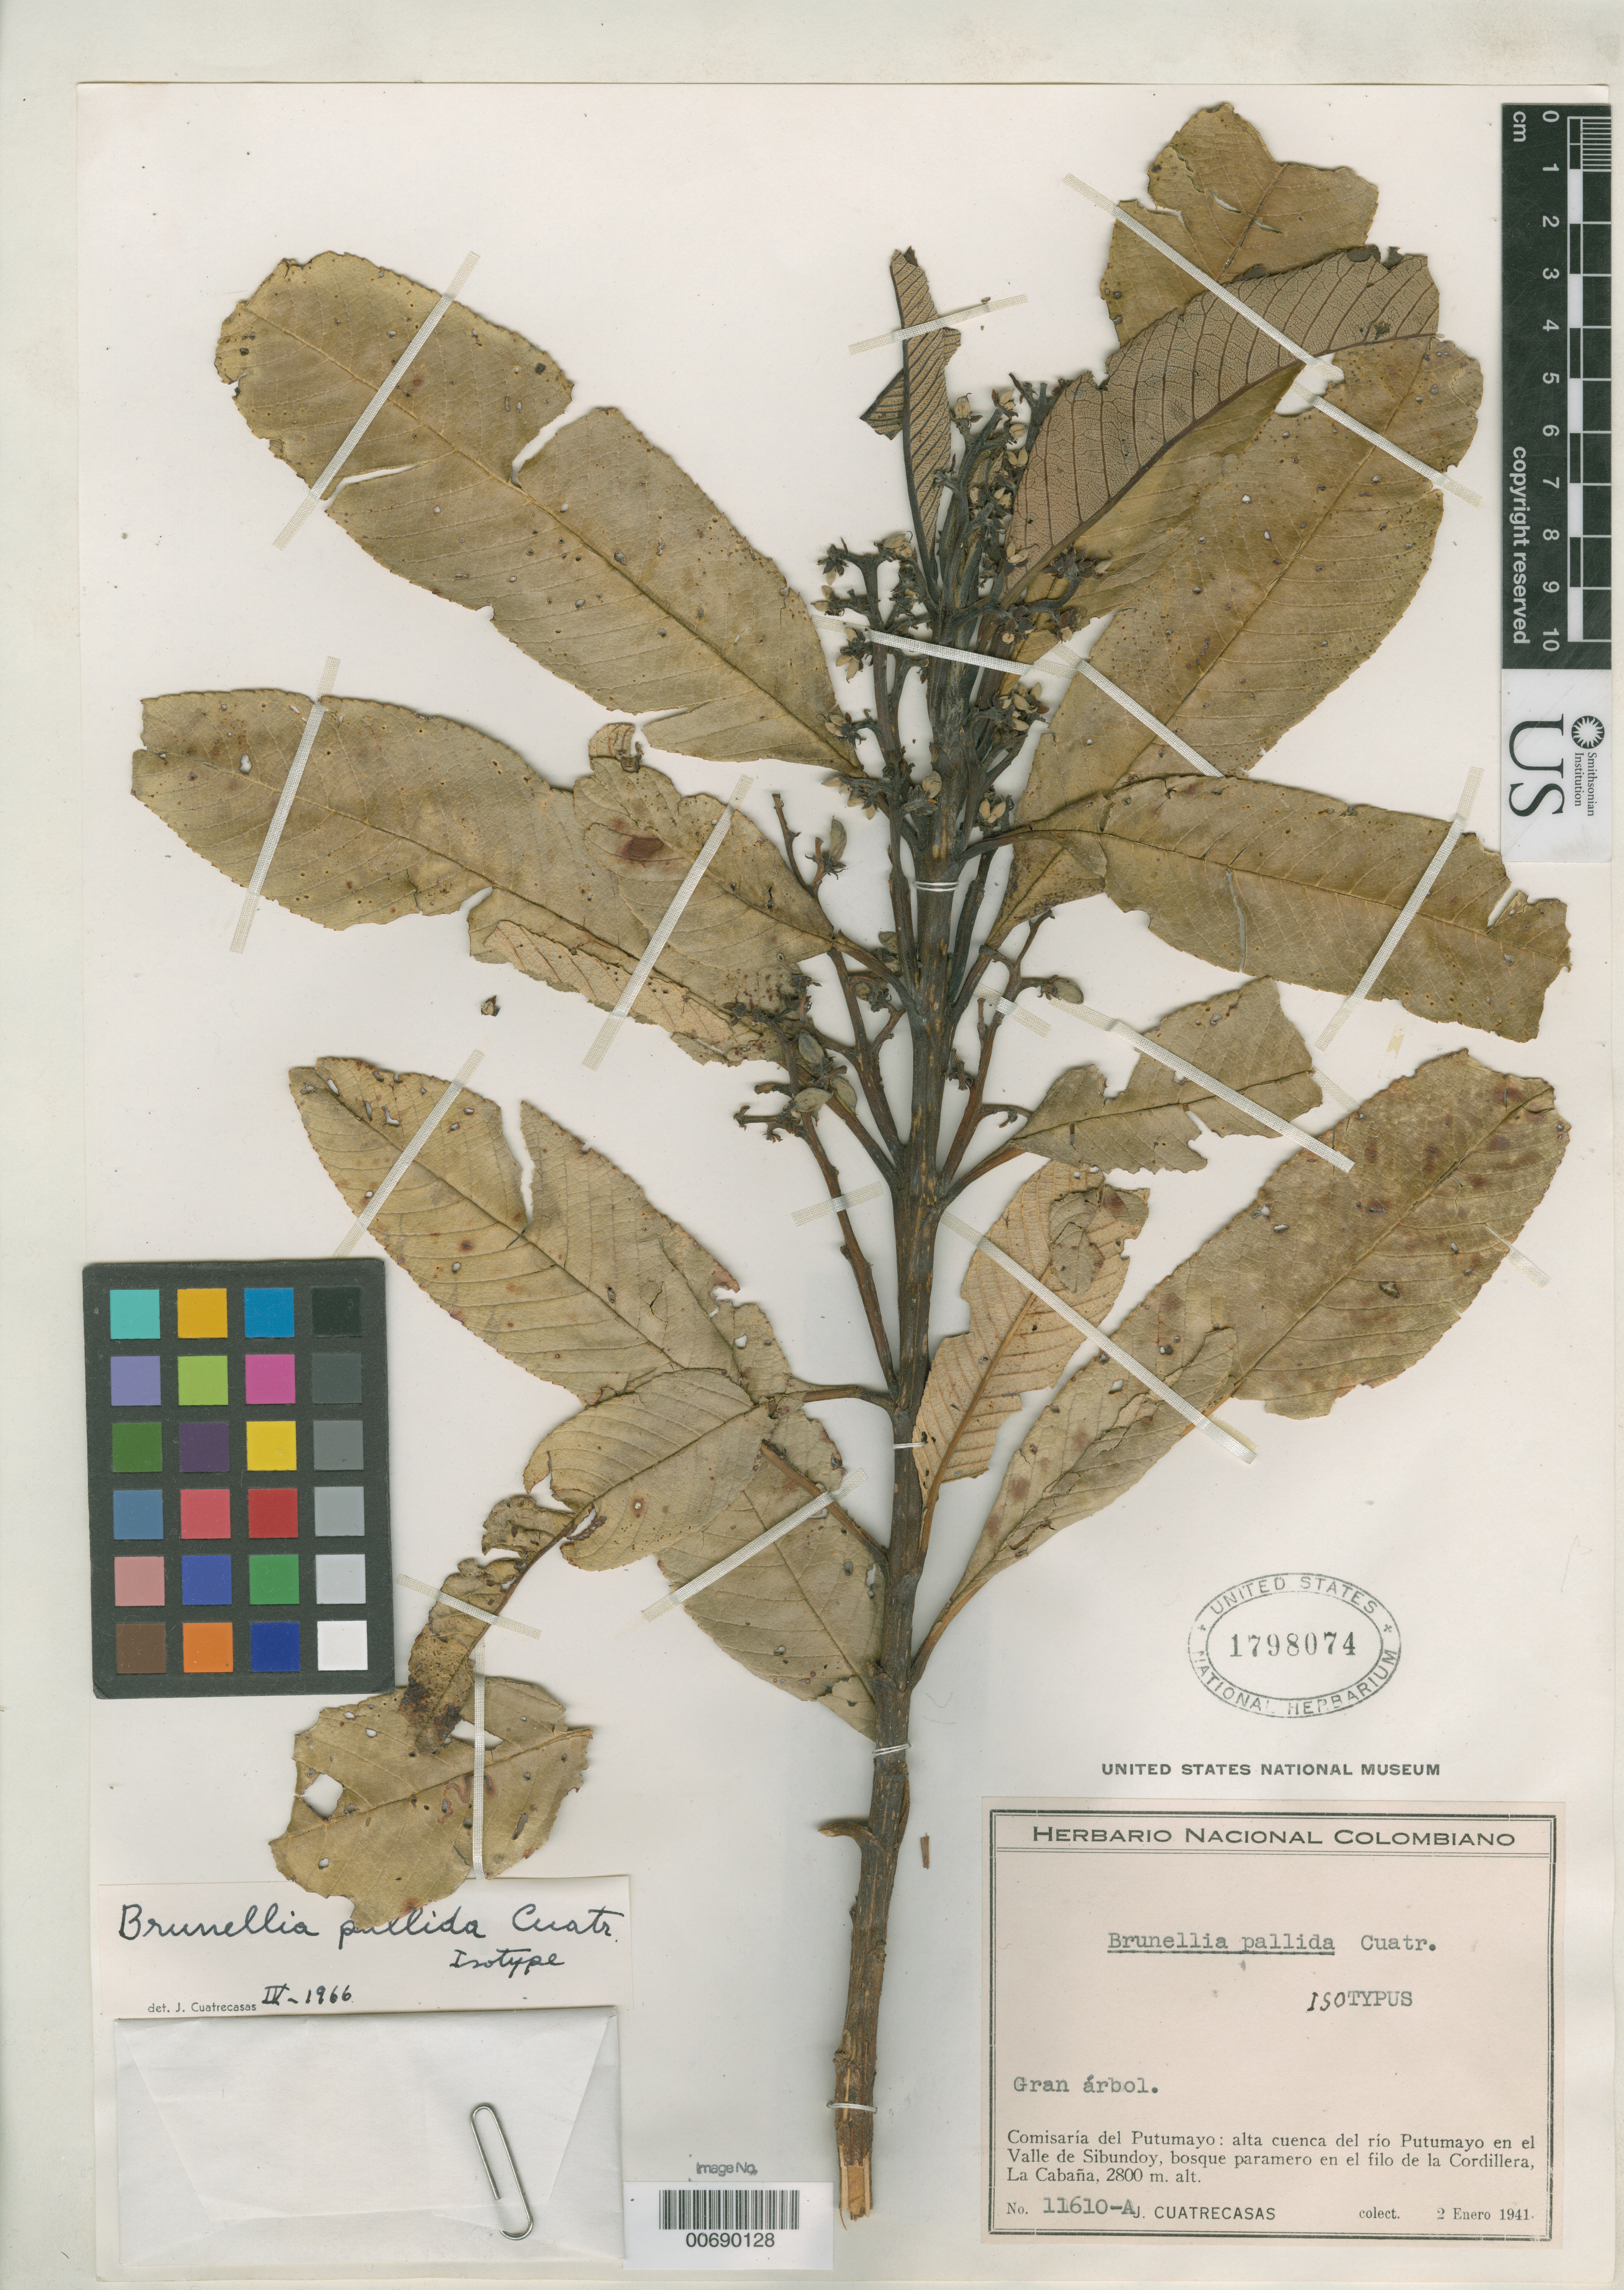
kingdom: Plantae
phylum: Tracheophyta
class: Magnoliopsida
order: Oxalidales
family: Brunelliaceae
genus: Brunellia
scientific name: Brunellia pallida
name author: Cuatrec.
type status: Isotype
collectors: J. Cuatrecasas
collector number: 11610-a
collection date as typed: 02 Jan 1941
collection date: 1941-01-02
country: Colombia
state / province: Putumayo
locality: Rio Putumayo, Sibundoy Valley.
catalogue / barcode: US 1798074